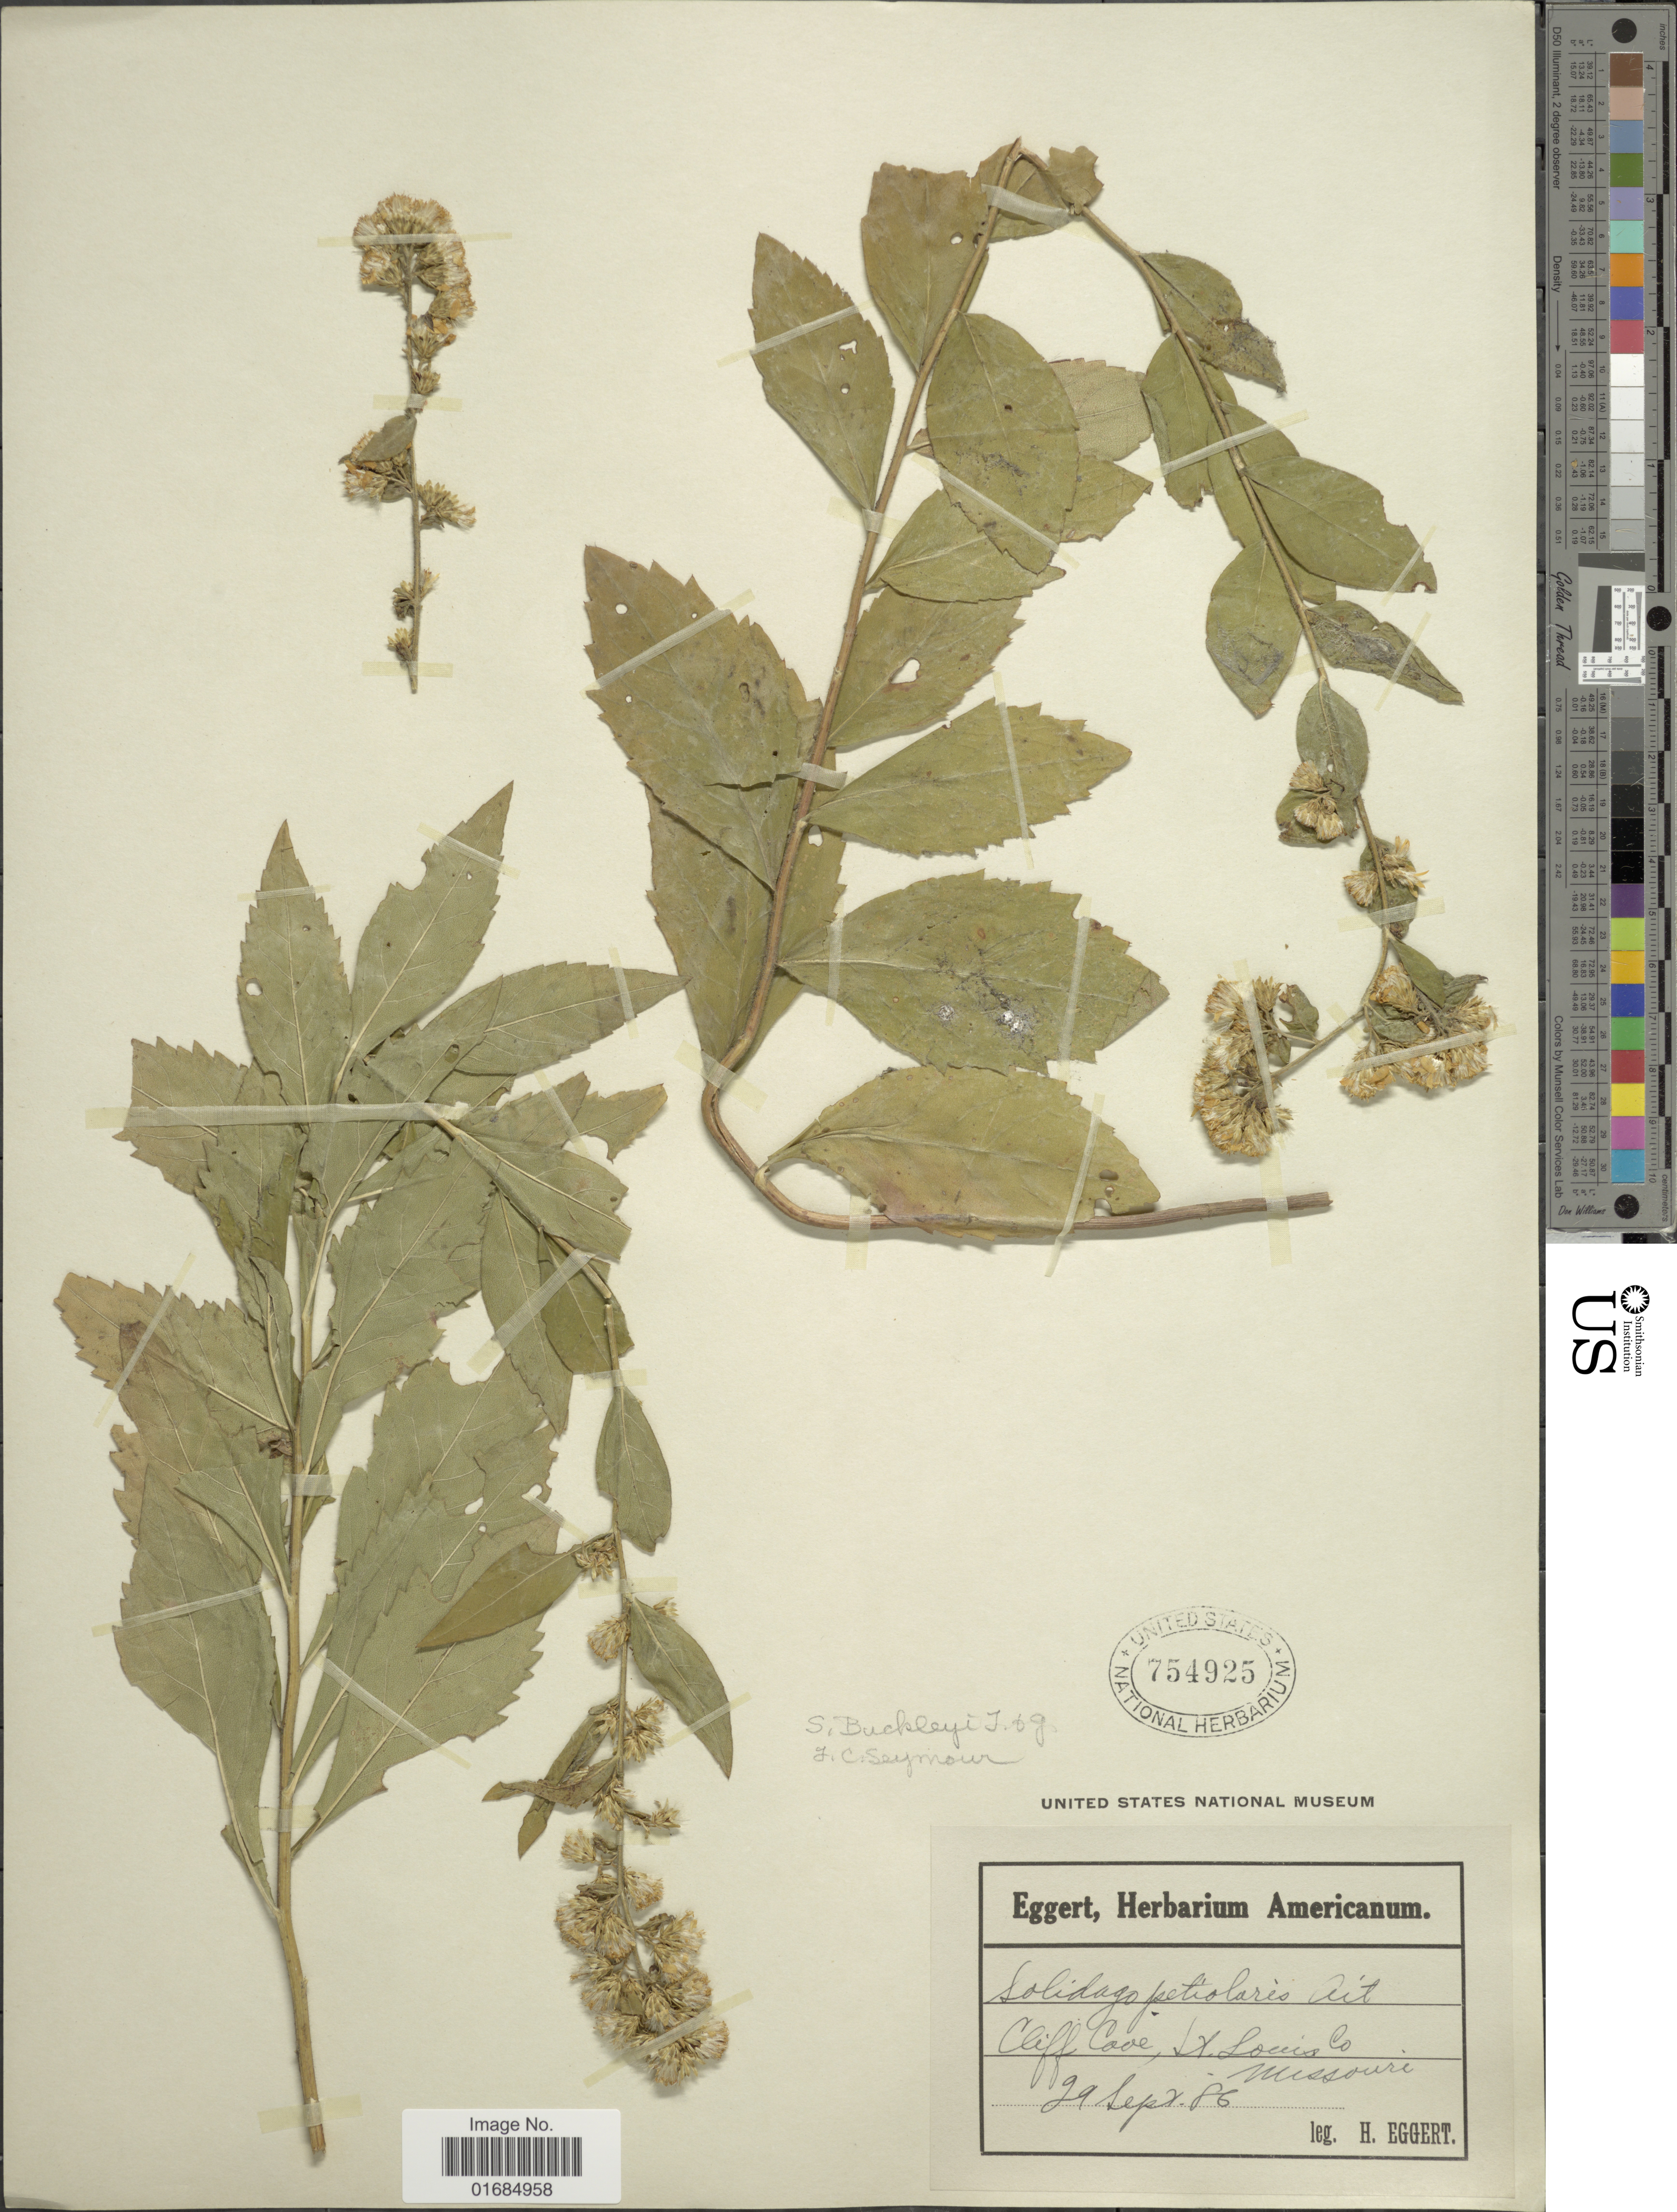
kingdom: Plantae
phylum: Tracheophyta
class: Magnoliopsida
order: Asterales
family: Asteraceae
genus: Solidago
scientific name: Solidago buckleyi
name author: Torr. & A. Gray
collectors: H. Eggert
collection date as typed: Transcribed d/m/y: 29/9/86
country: United States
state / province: Missouri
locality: Cliff Cove, St. Louis Co.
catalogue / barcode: US 754925